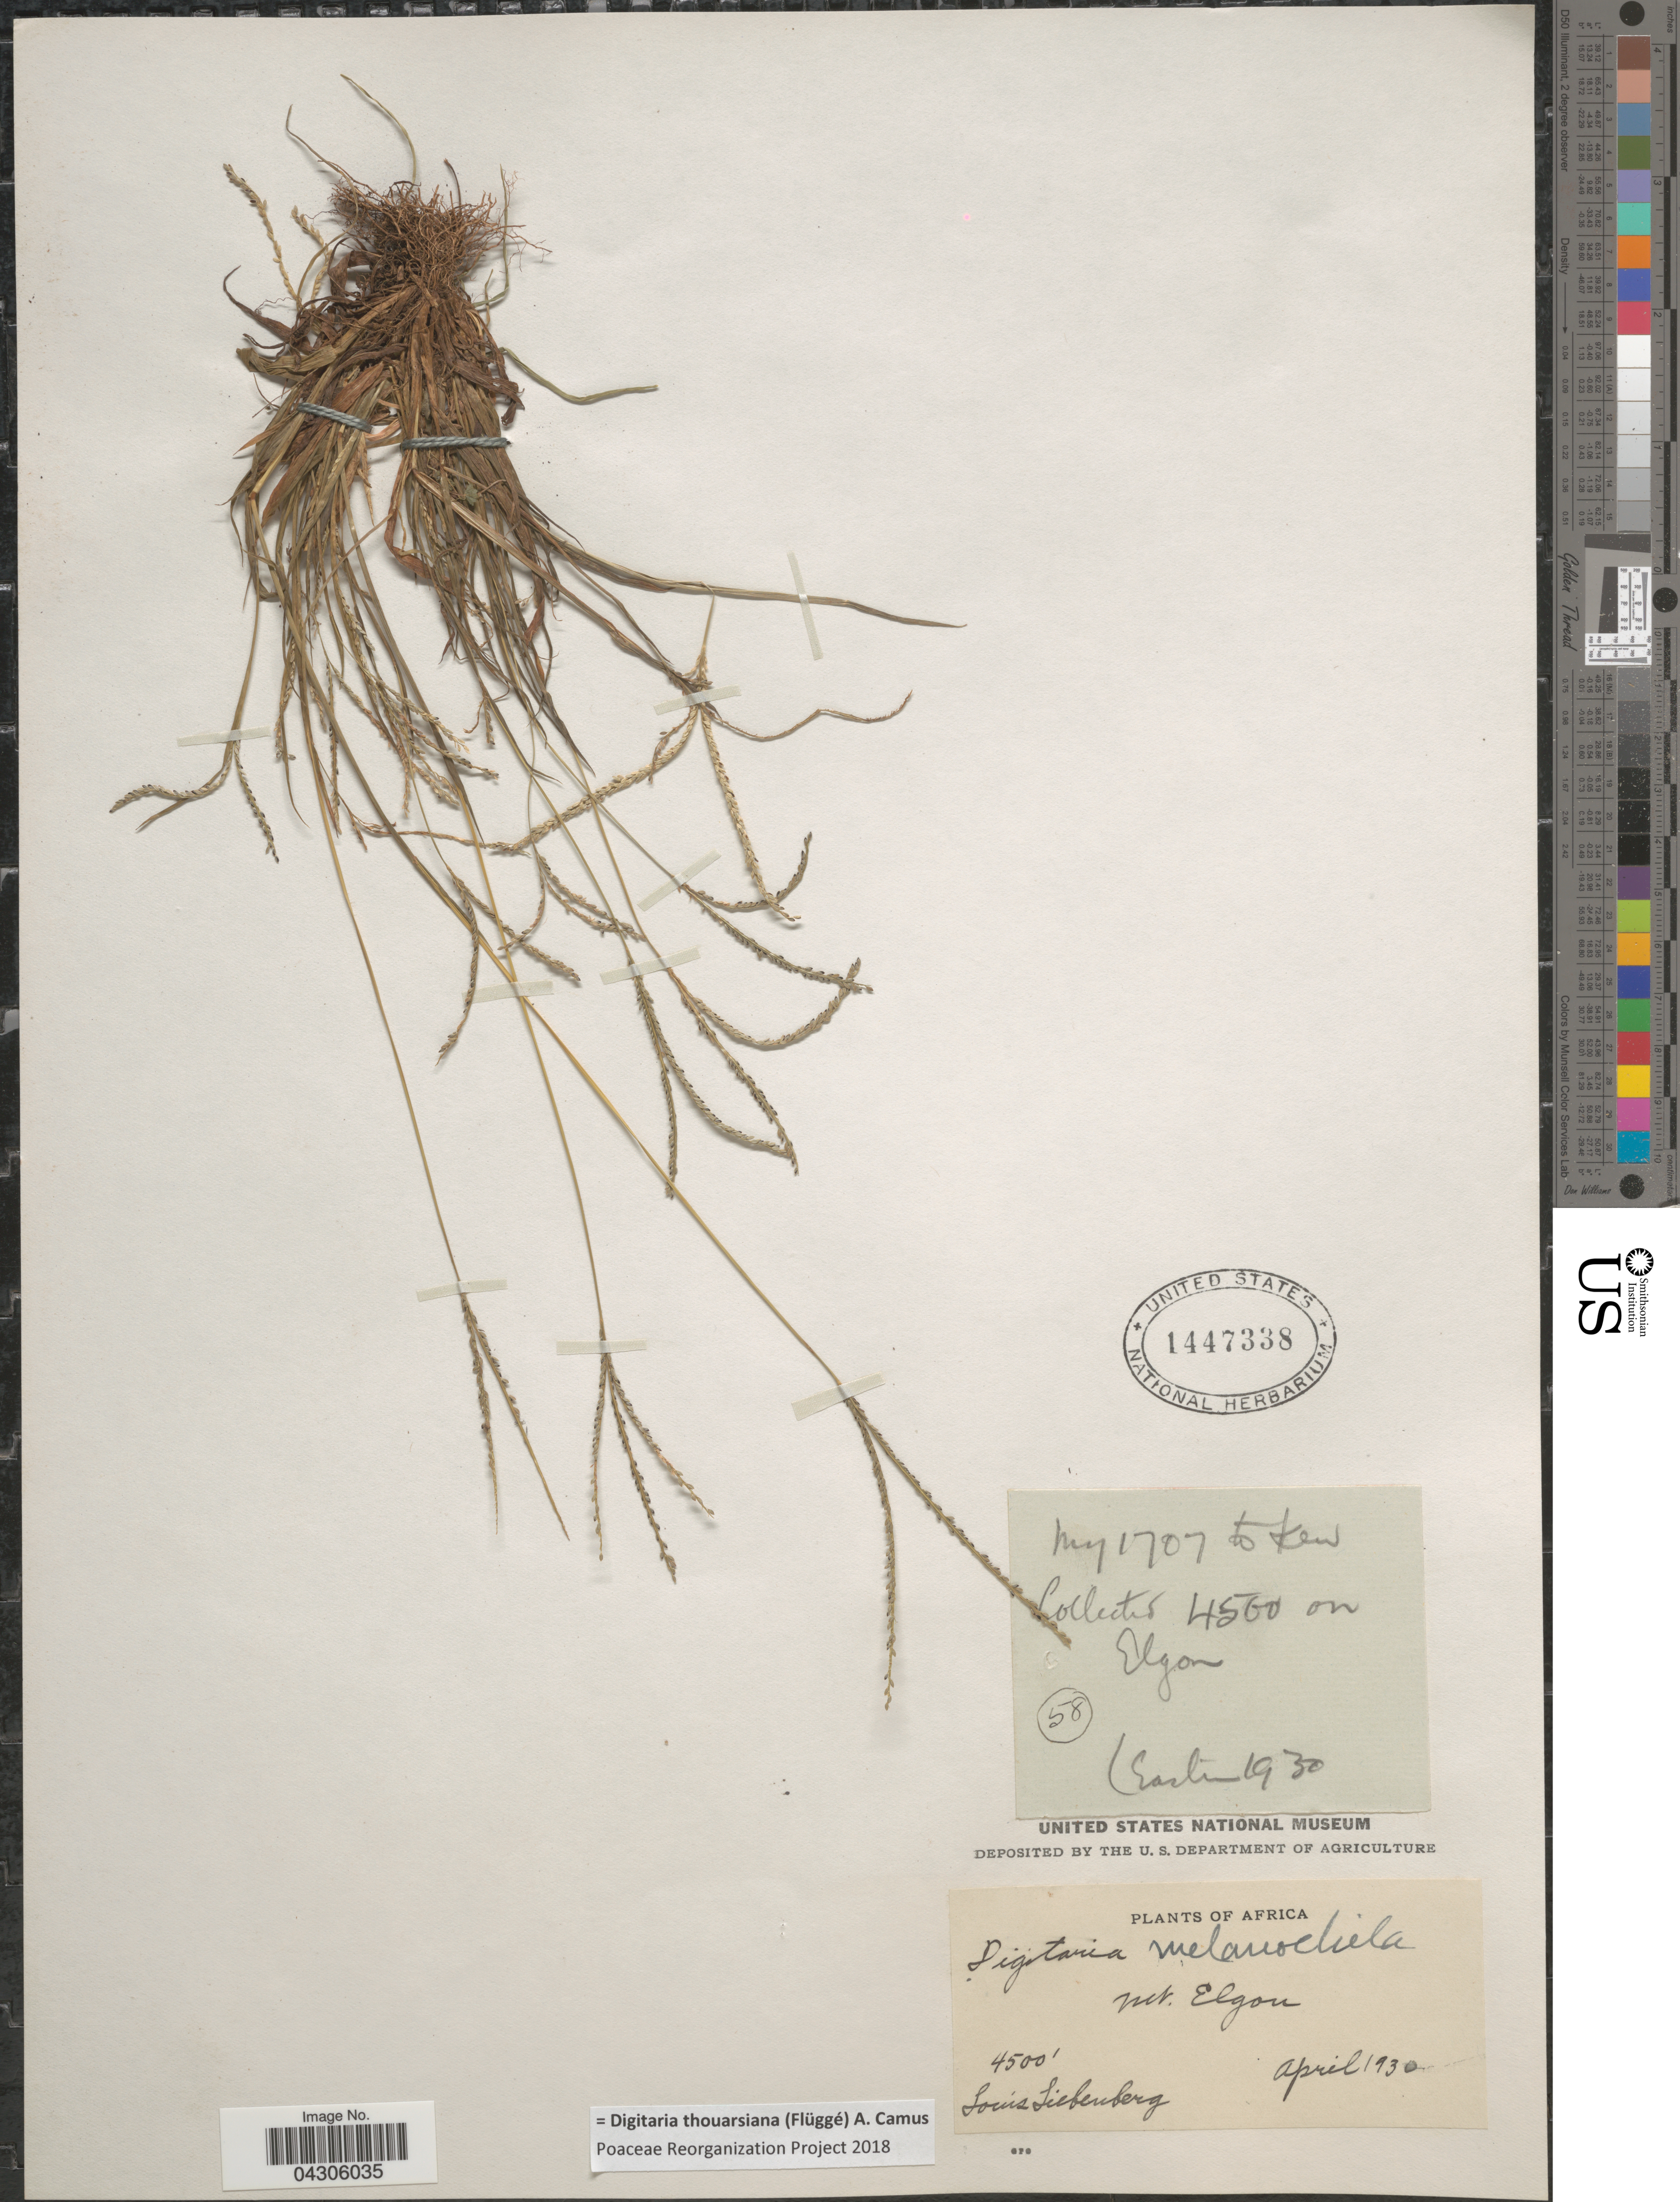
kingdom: Plantae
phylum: Tracheophyta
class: Liliopsida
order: Poales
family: Poaceae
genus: Digitaria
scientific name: Digitaria thouarsiana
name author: (Flüggé) A. Camus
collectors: L. Liebenberg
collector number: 58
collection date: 1930-04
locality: Africa. Mt. Elgon.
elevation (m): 1372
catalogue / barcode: US 1447338